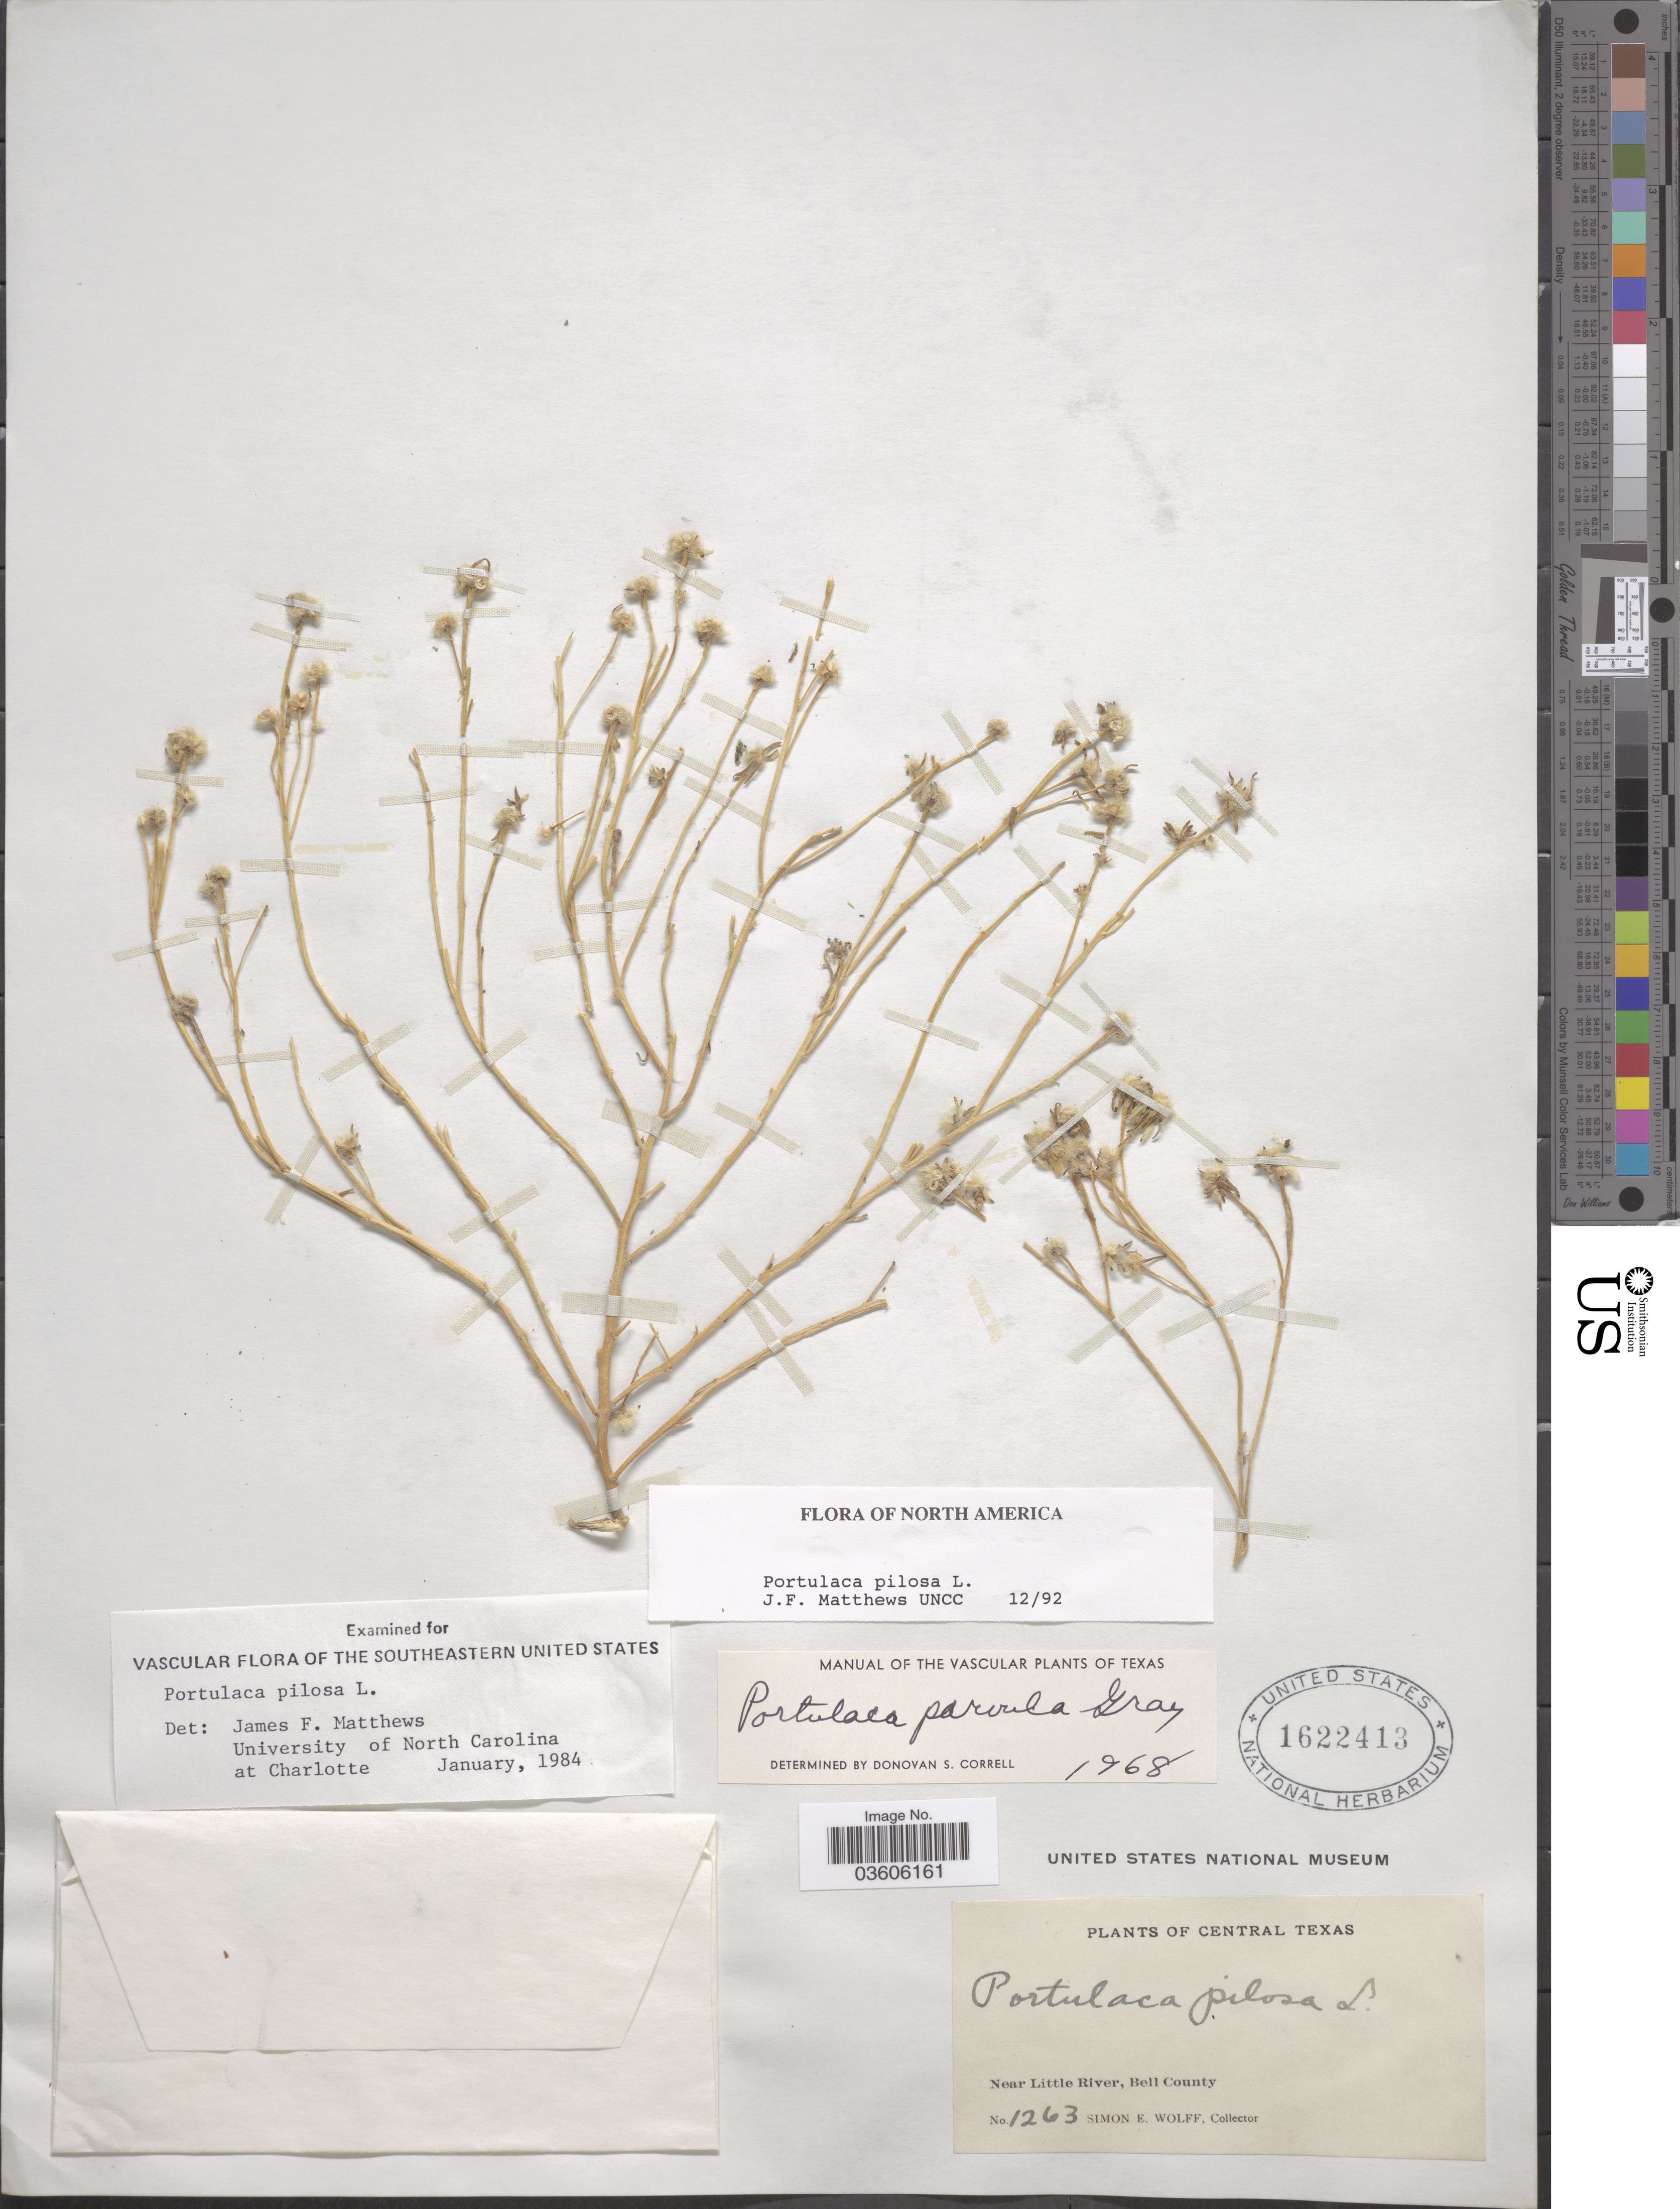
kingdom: Plantae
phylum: Tracheophyta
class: Magnoliopsida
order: Caryophyllales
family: Portulacaceae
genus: Portulaca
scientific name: Portulaca pilosa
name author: L.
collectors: S. E. Wolff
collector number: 1263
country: United States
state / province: Texas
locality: Central Texas. Near Little River, Bell County.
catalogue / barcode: US 1622413